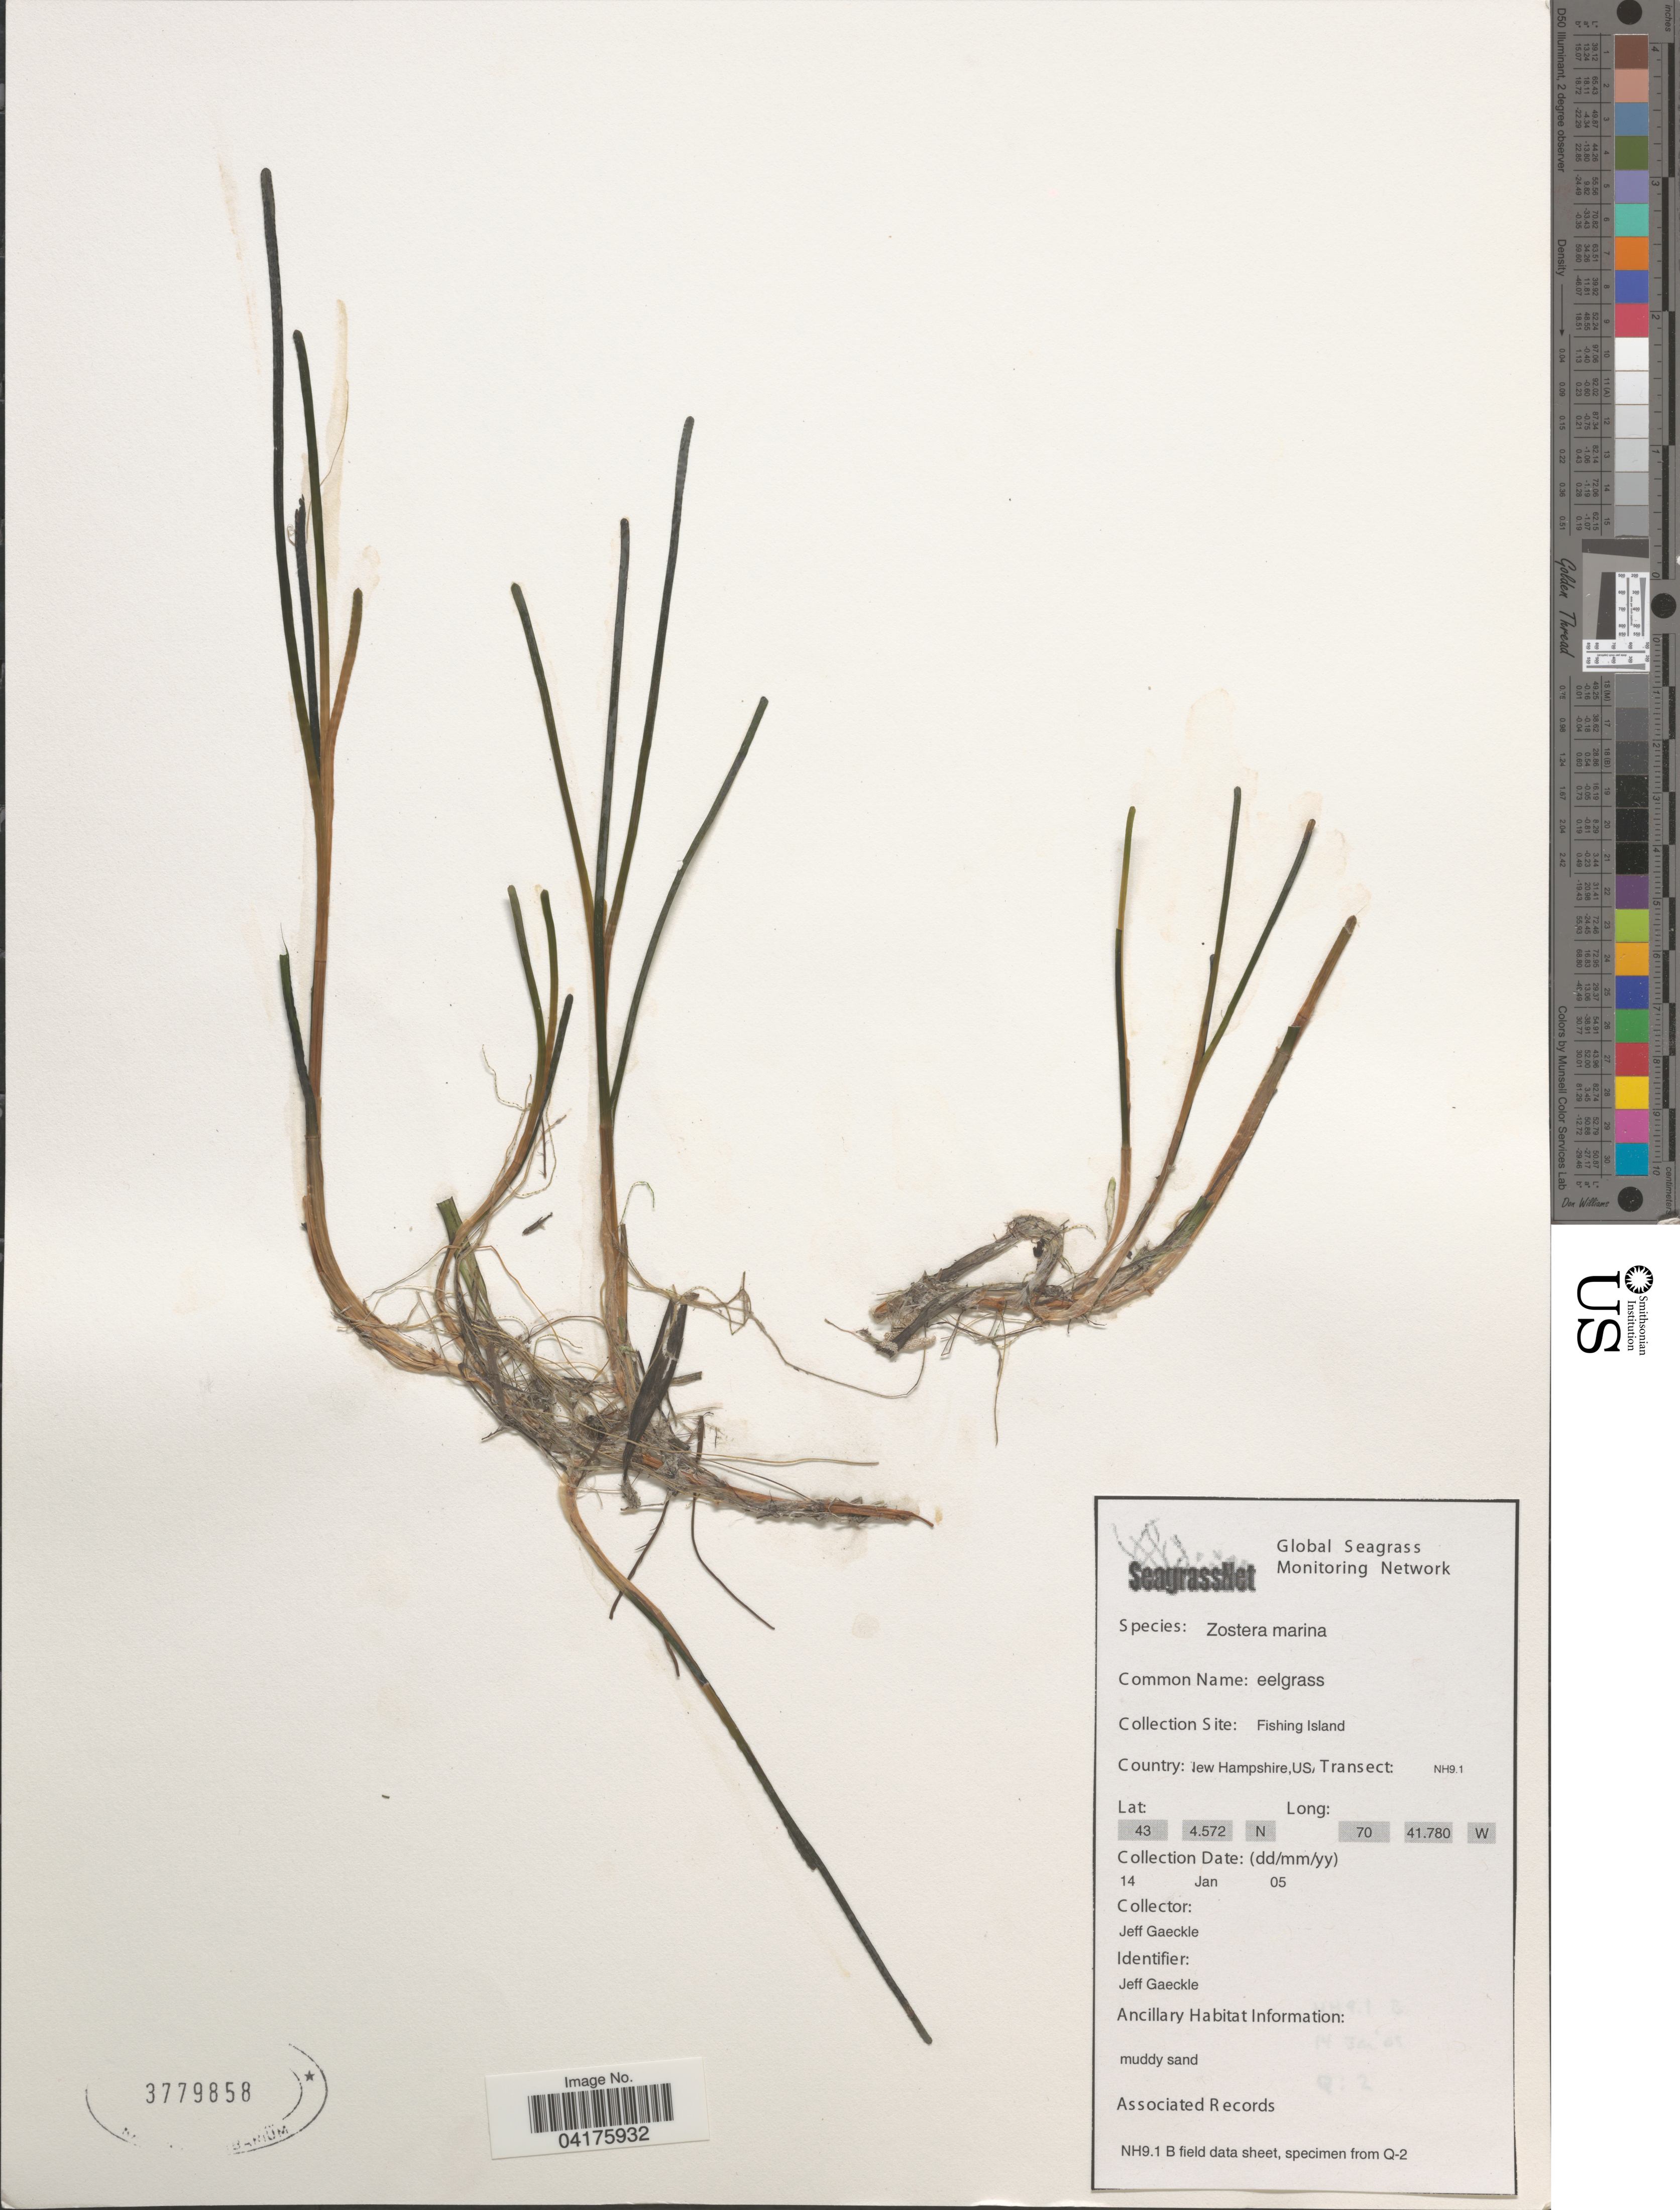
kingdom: Plantae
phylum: Tracheophyta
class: Liliopsida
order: Alismatales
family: Zosteraceae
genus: Zostera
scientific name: Zostera marina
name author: L.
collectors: J. Gaeckle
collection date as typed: Transcribed d/m/y: 14/1/5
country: United States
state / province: New Hampshire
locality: Fishing Island. Transect: NH9.1.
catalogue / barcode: US 3779858